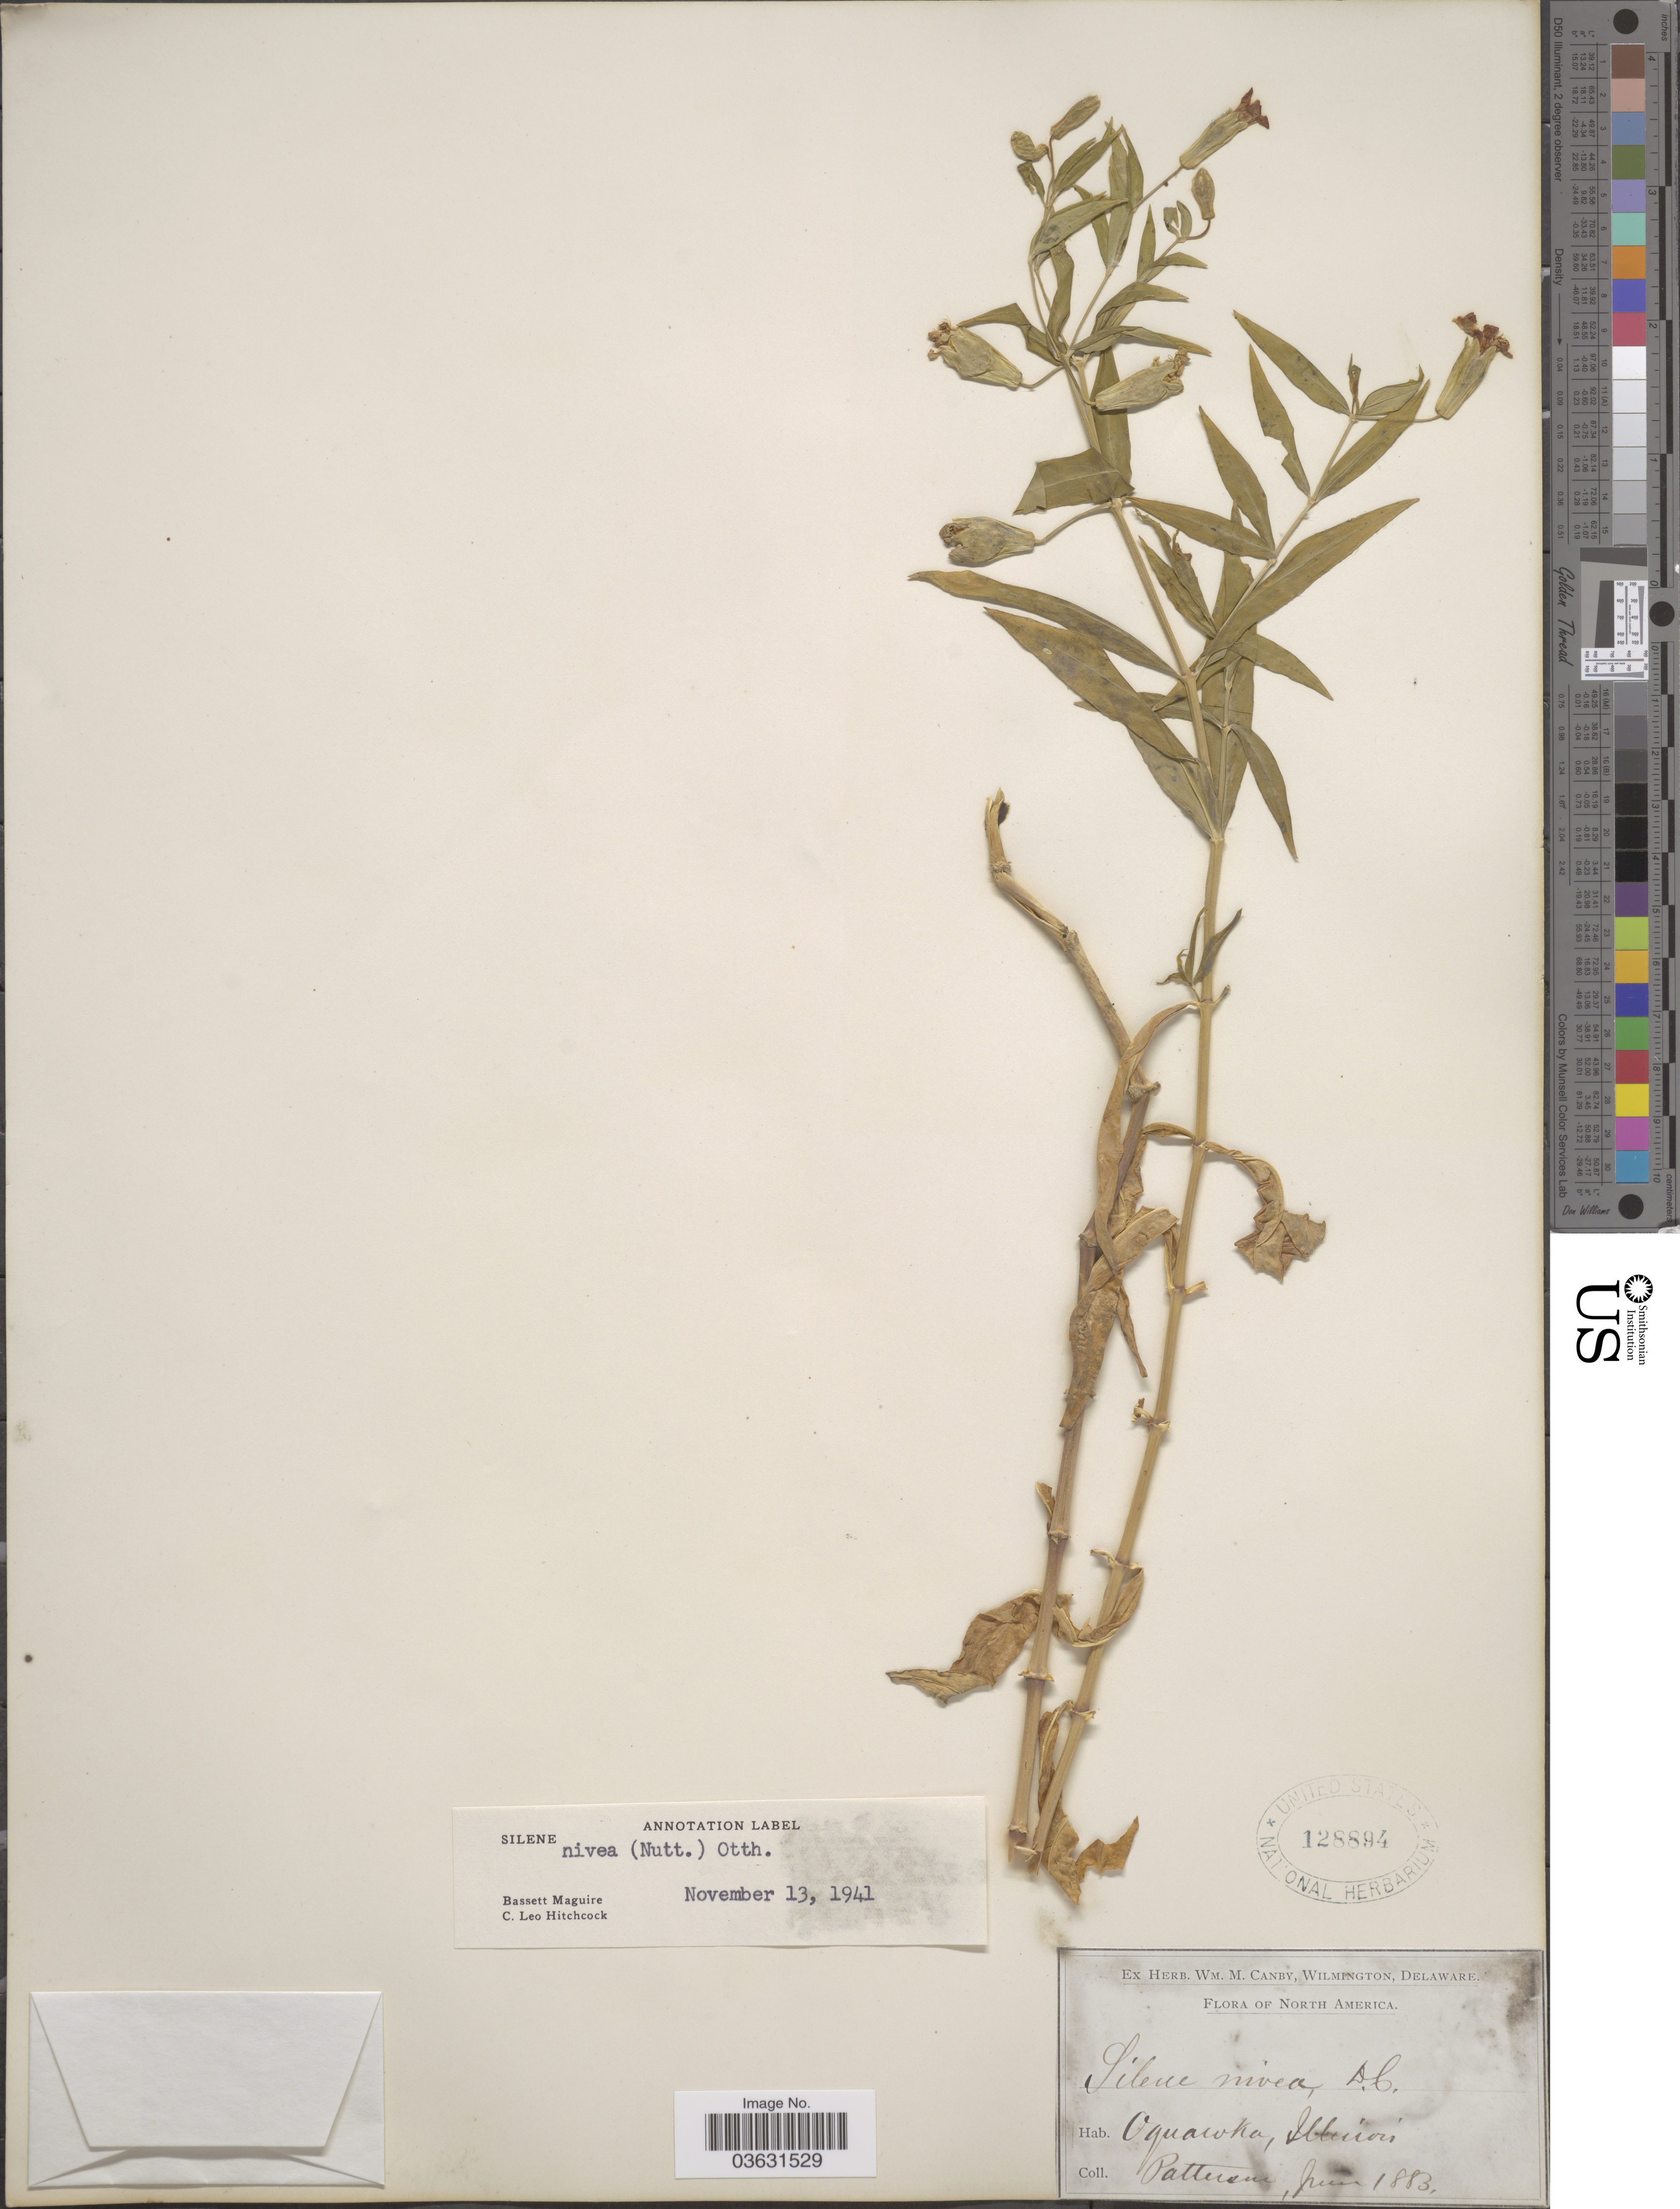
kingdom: Plantae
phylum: Tracheophyta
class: Magnoliopsida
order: Caryophyllales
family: Caryophyllaceae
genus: Silene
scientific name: Silene nivea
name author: (Nutt.) Muhl. ex DC.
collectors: -. Patterson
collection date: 1883-06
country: United States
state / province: Illinois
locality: Oquawka.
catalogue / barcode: US 128894